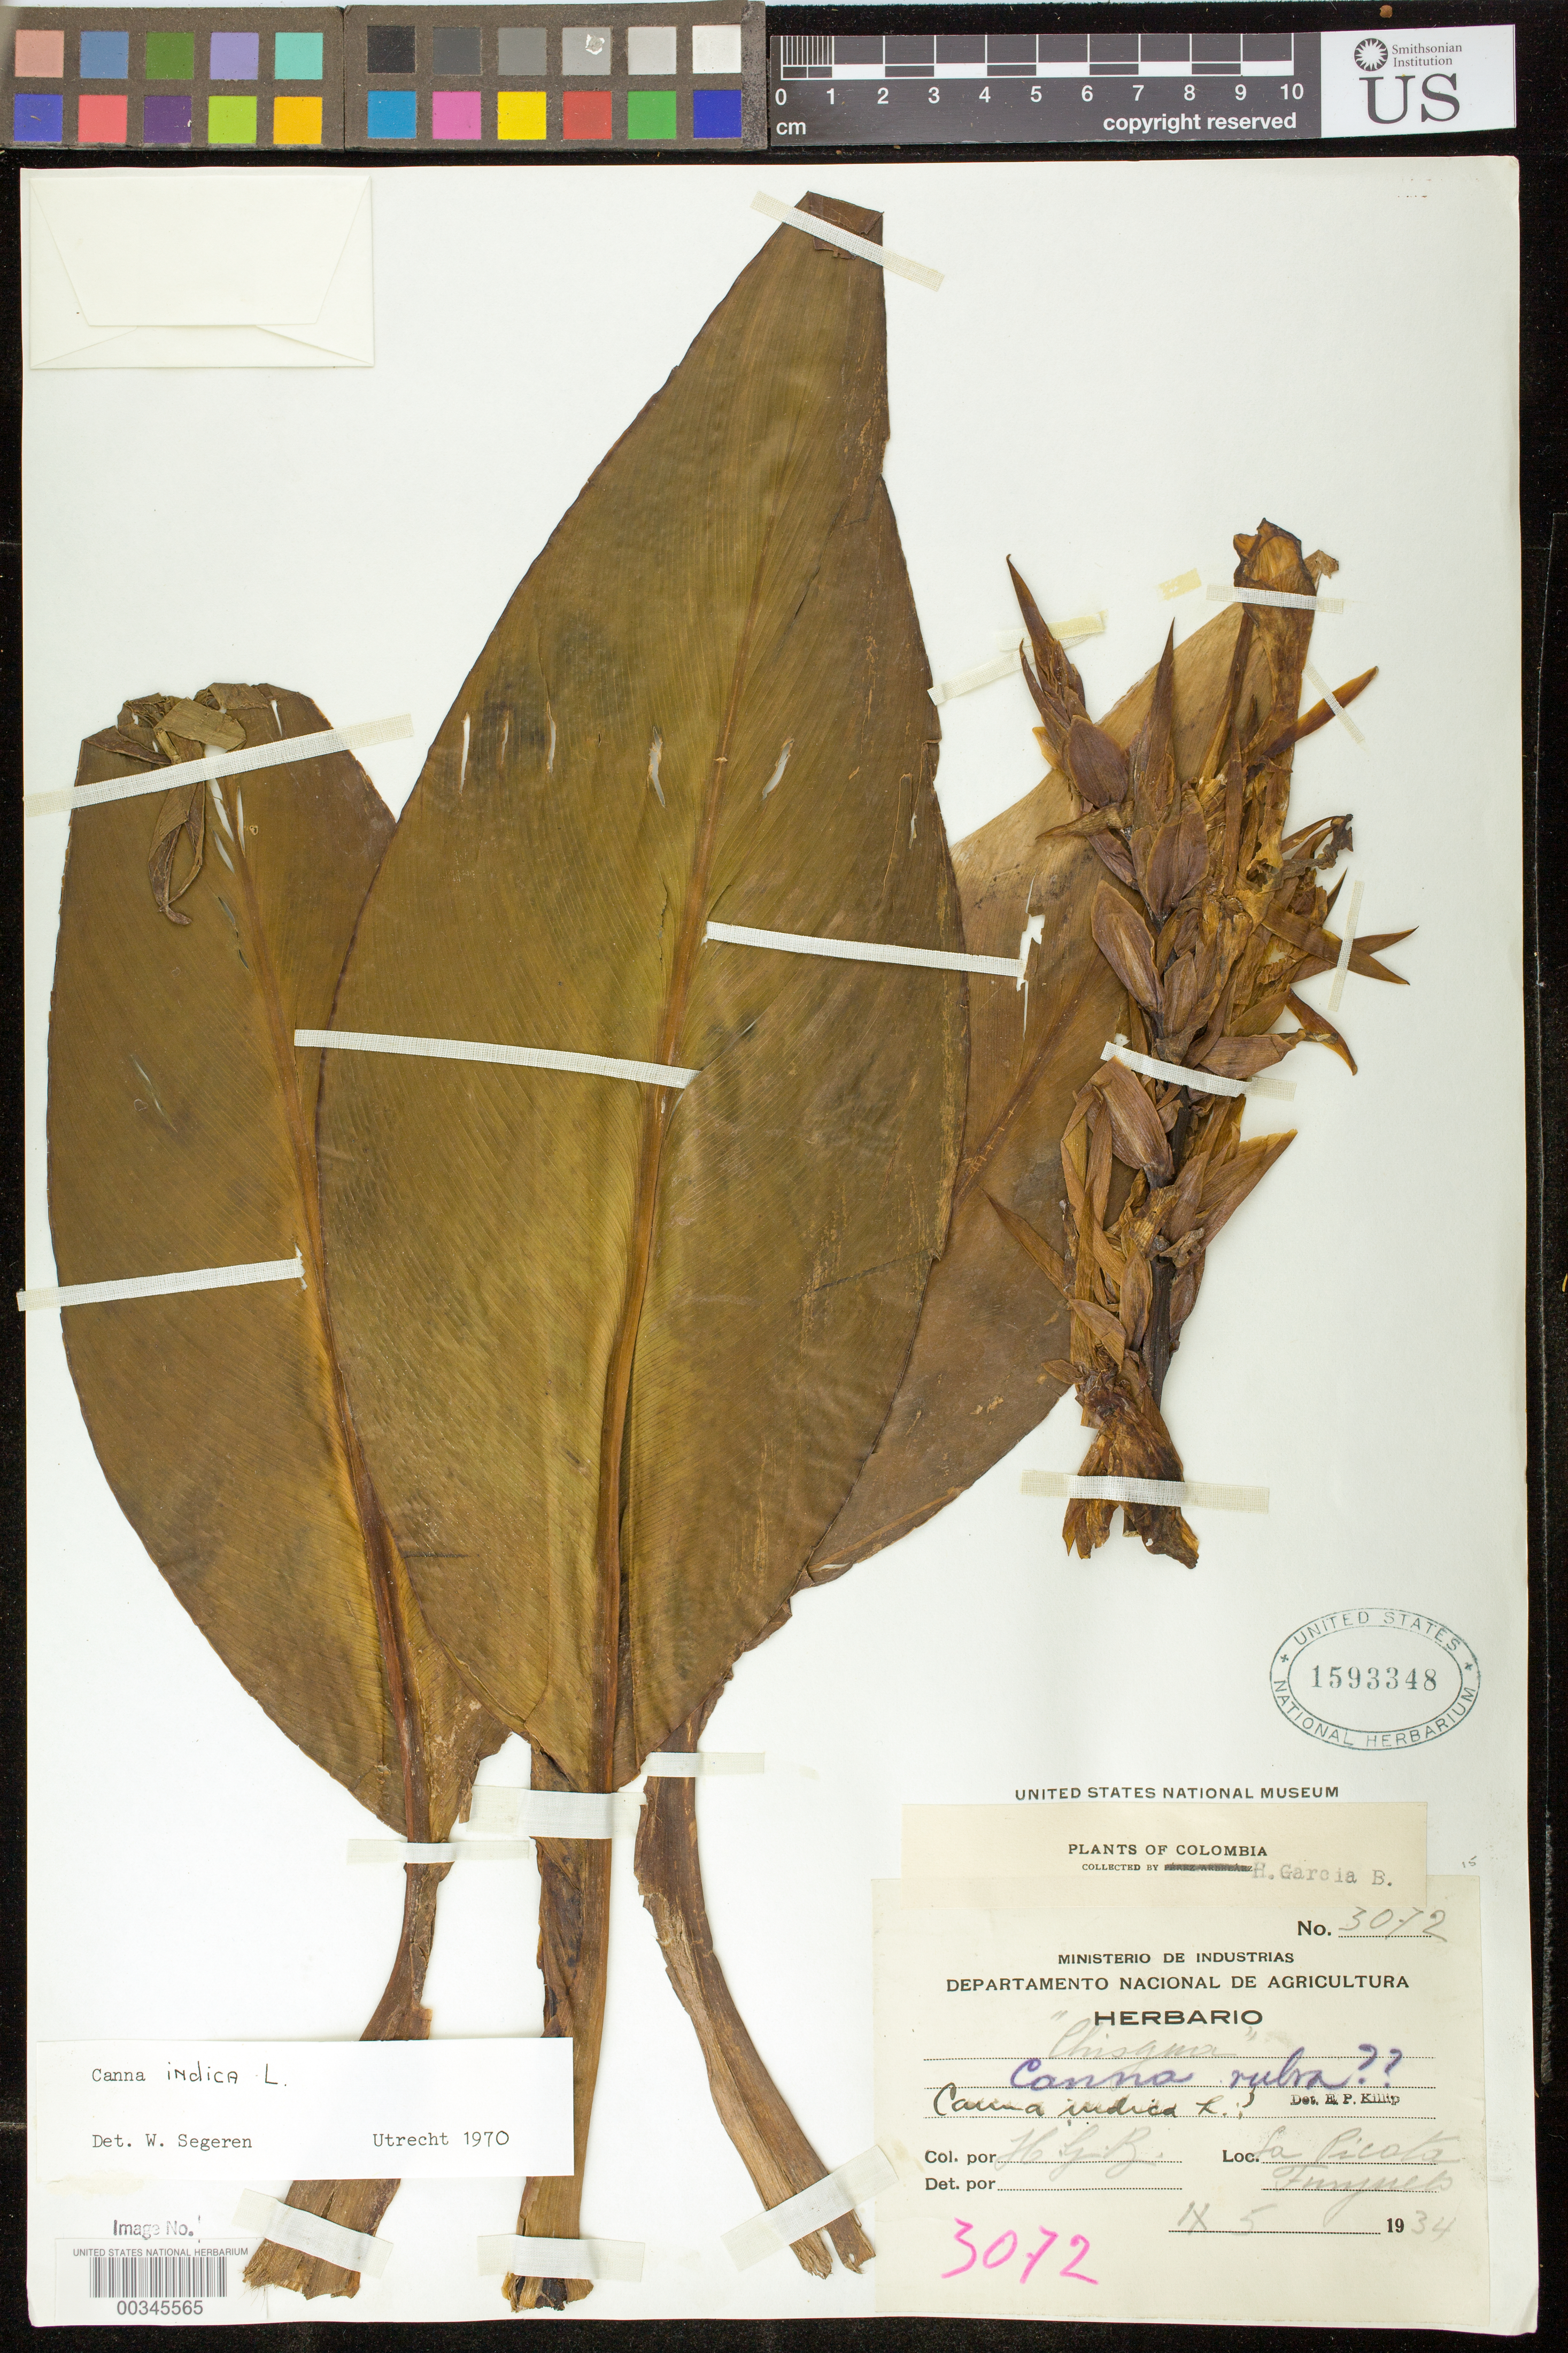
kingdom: Plantae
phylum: Tracheophyta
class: Liliopsida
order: Zingiberales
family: Cannaceae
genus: Canna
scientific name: Canna indica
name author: L.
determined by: Segeren, W.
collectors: H. García Barriga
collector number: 3072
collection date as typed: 05 Sep 1934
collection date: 1934-09-05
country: Colombia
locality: La Picota, Fusyueto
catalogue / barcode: US 1593348